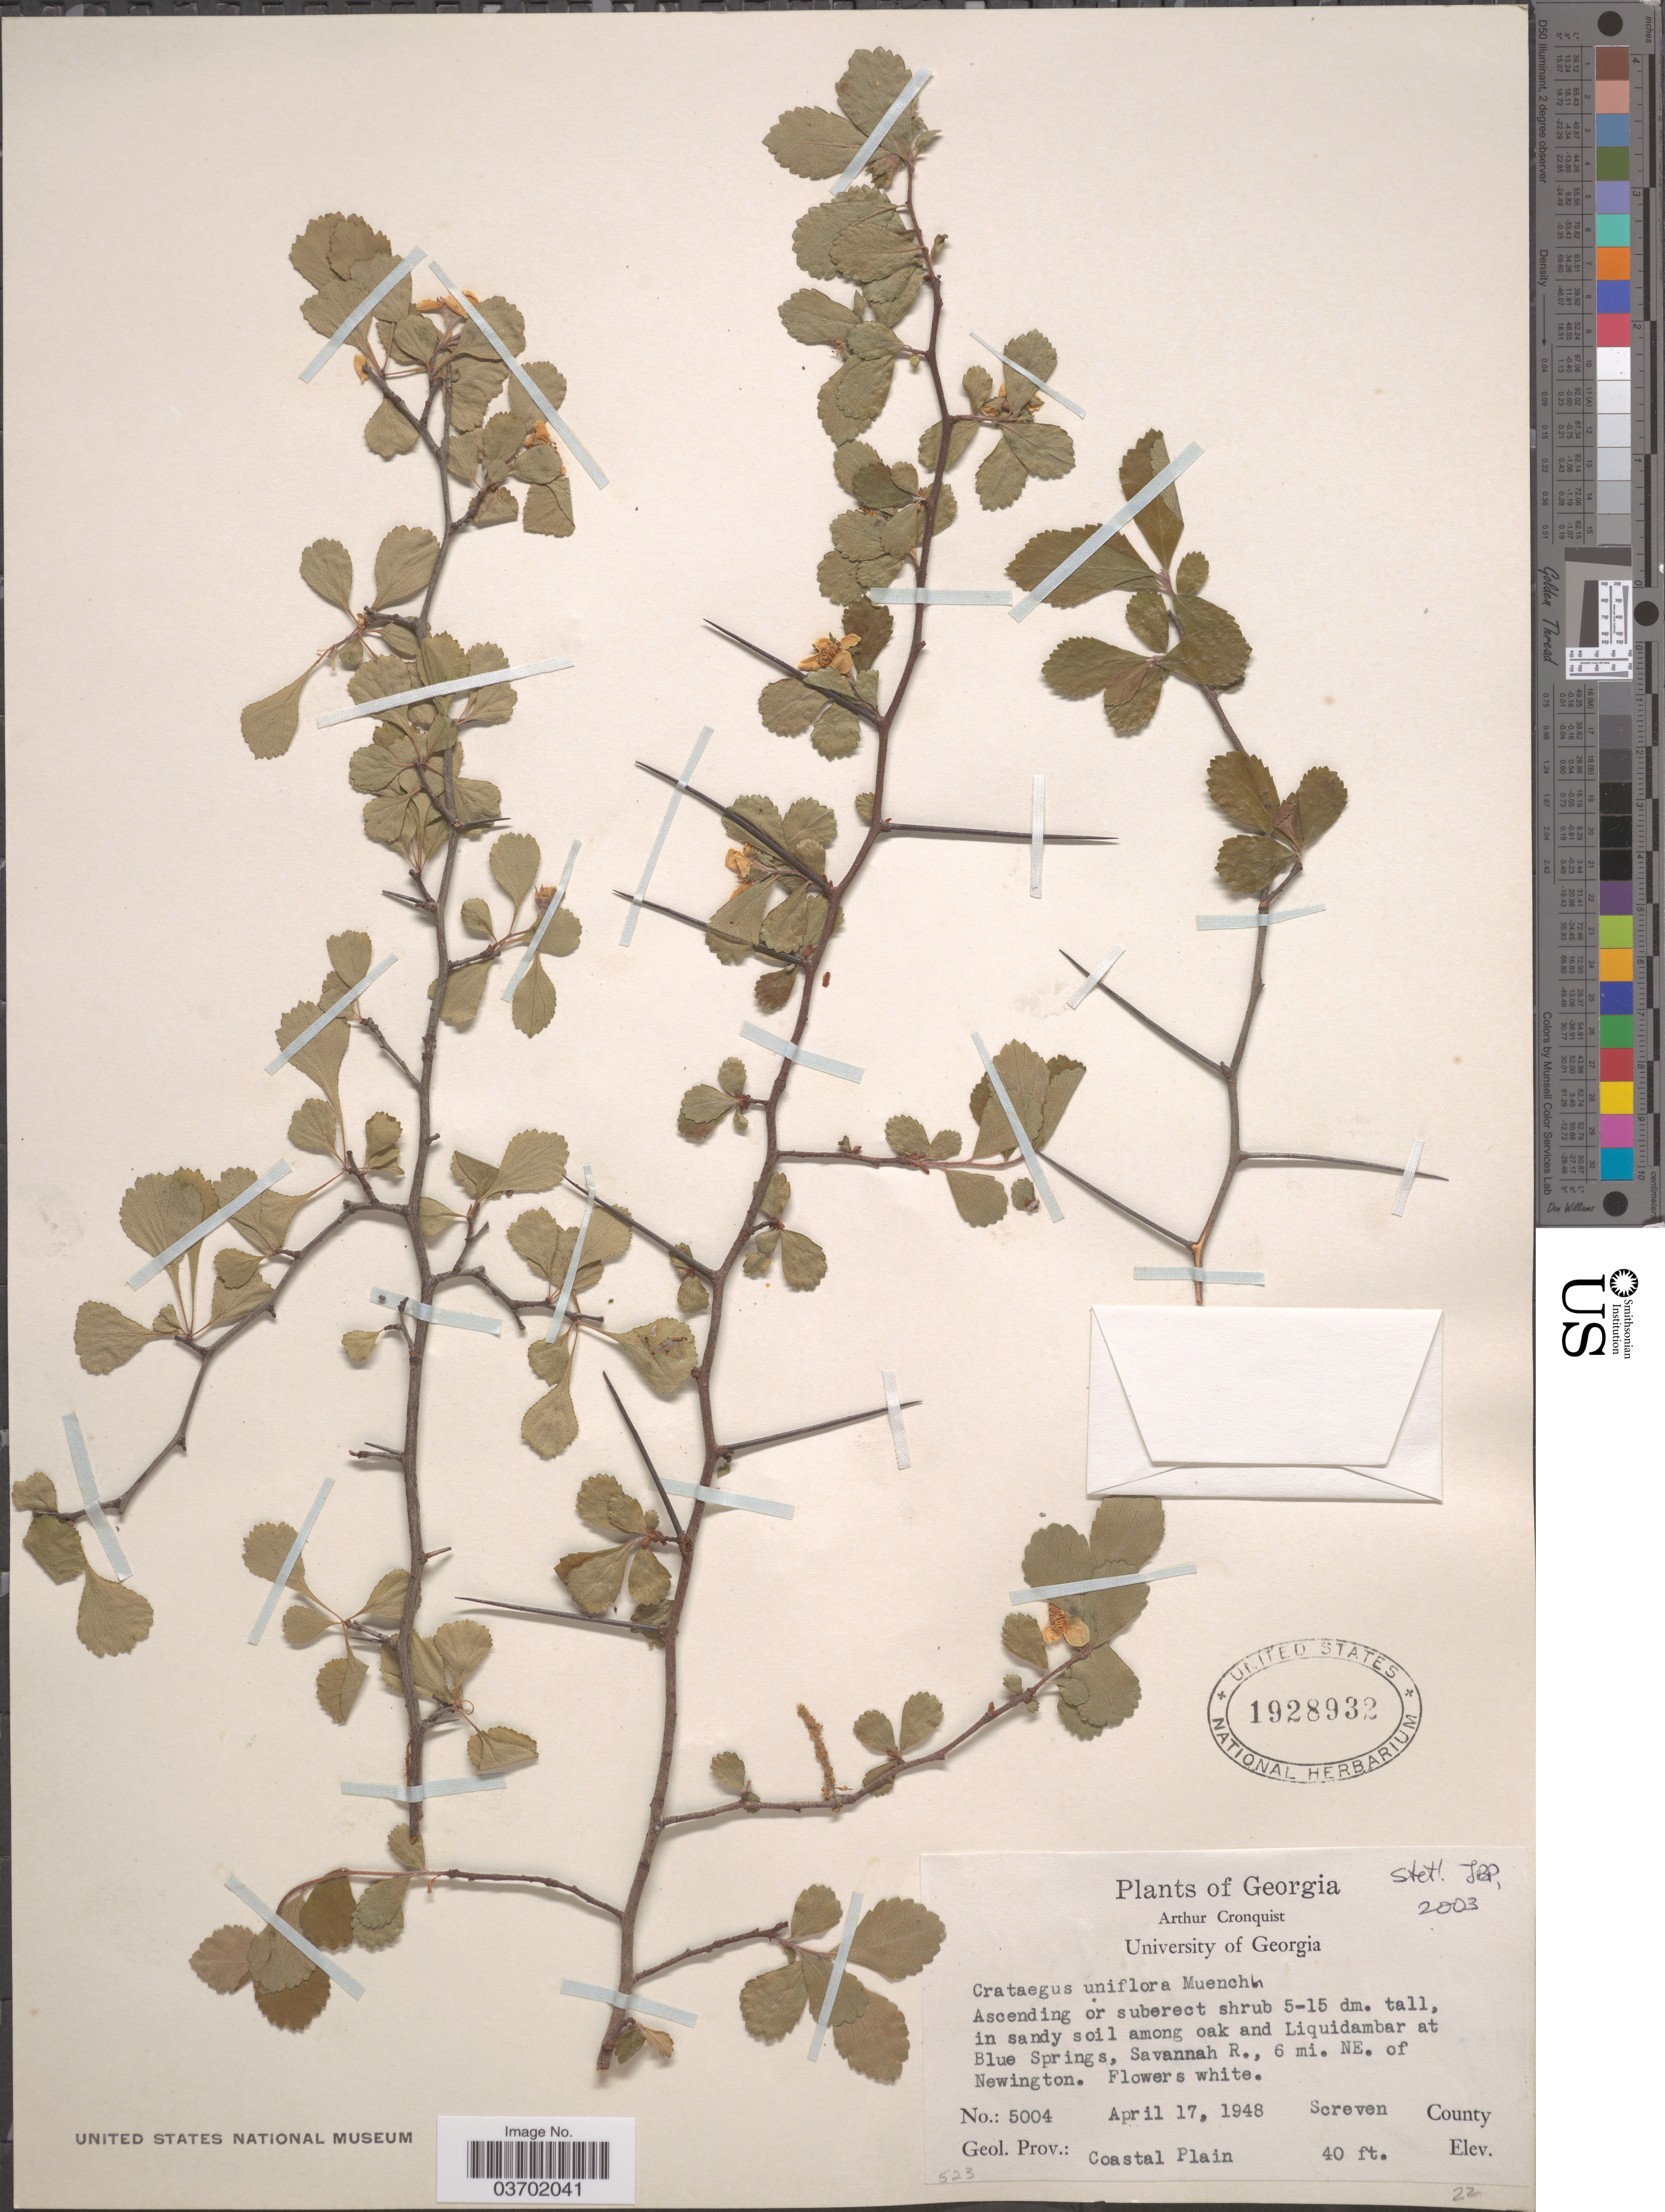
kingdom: Plantae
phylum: Tracheophyta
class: Magnoliopsida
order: Rosales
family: Rosaceae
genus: Crataegus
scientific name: Crataegus uniflora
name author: Münchh.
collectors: A. J. Cronquist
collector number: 5004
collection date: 1948-04-17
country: United States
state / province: Georgia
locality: In sandy soil among oak and Liquidambar at Blue Springs, Savannah R., 6 mi. NE. of Newington. Screven County. Geol. Prov.: Coastal Plain.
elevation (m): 12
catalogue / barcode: US 1928932